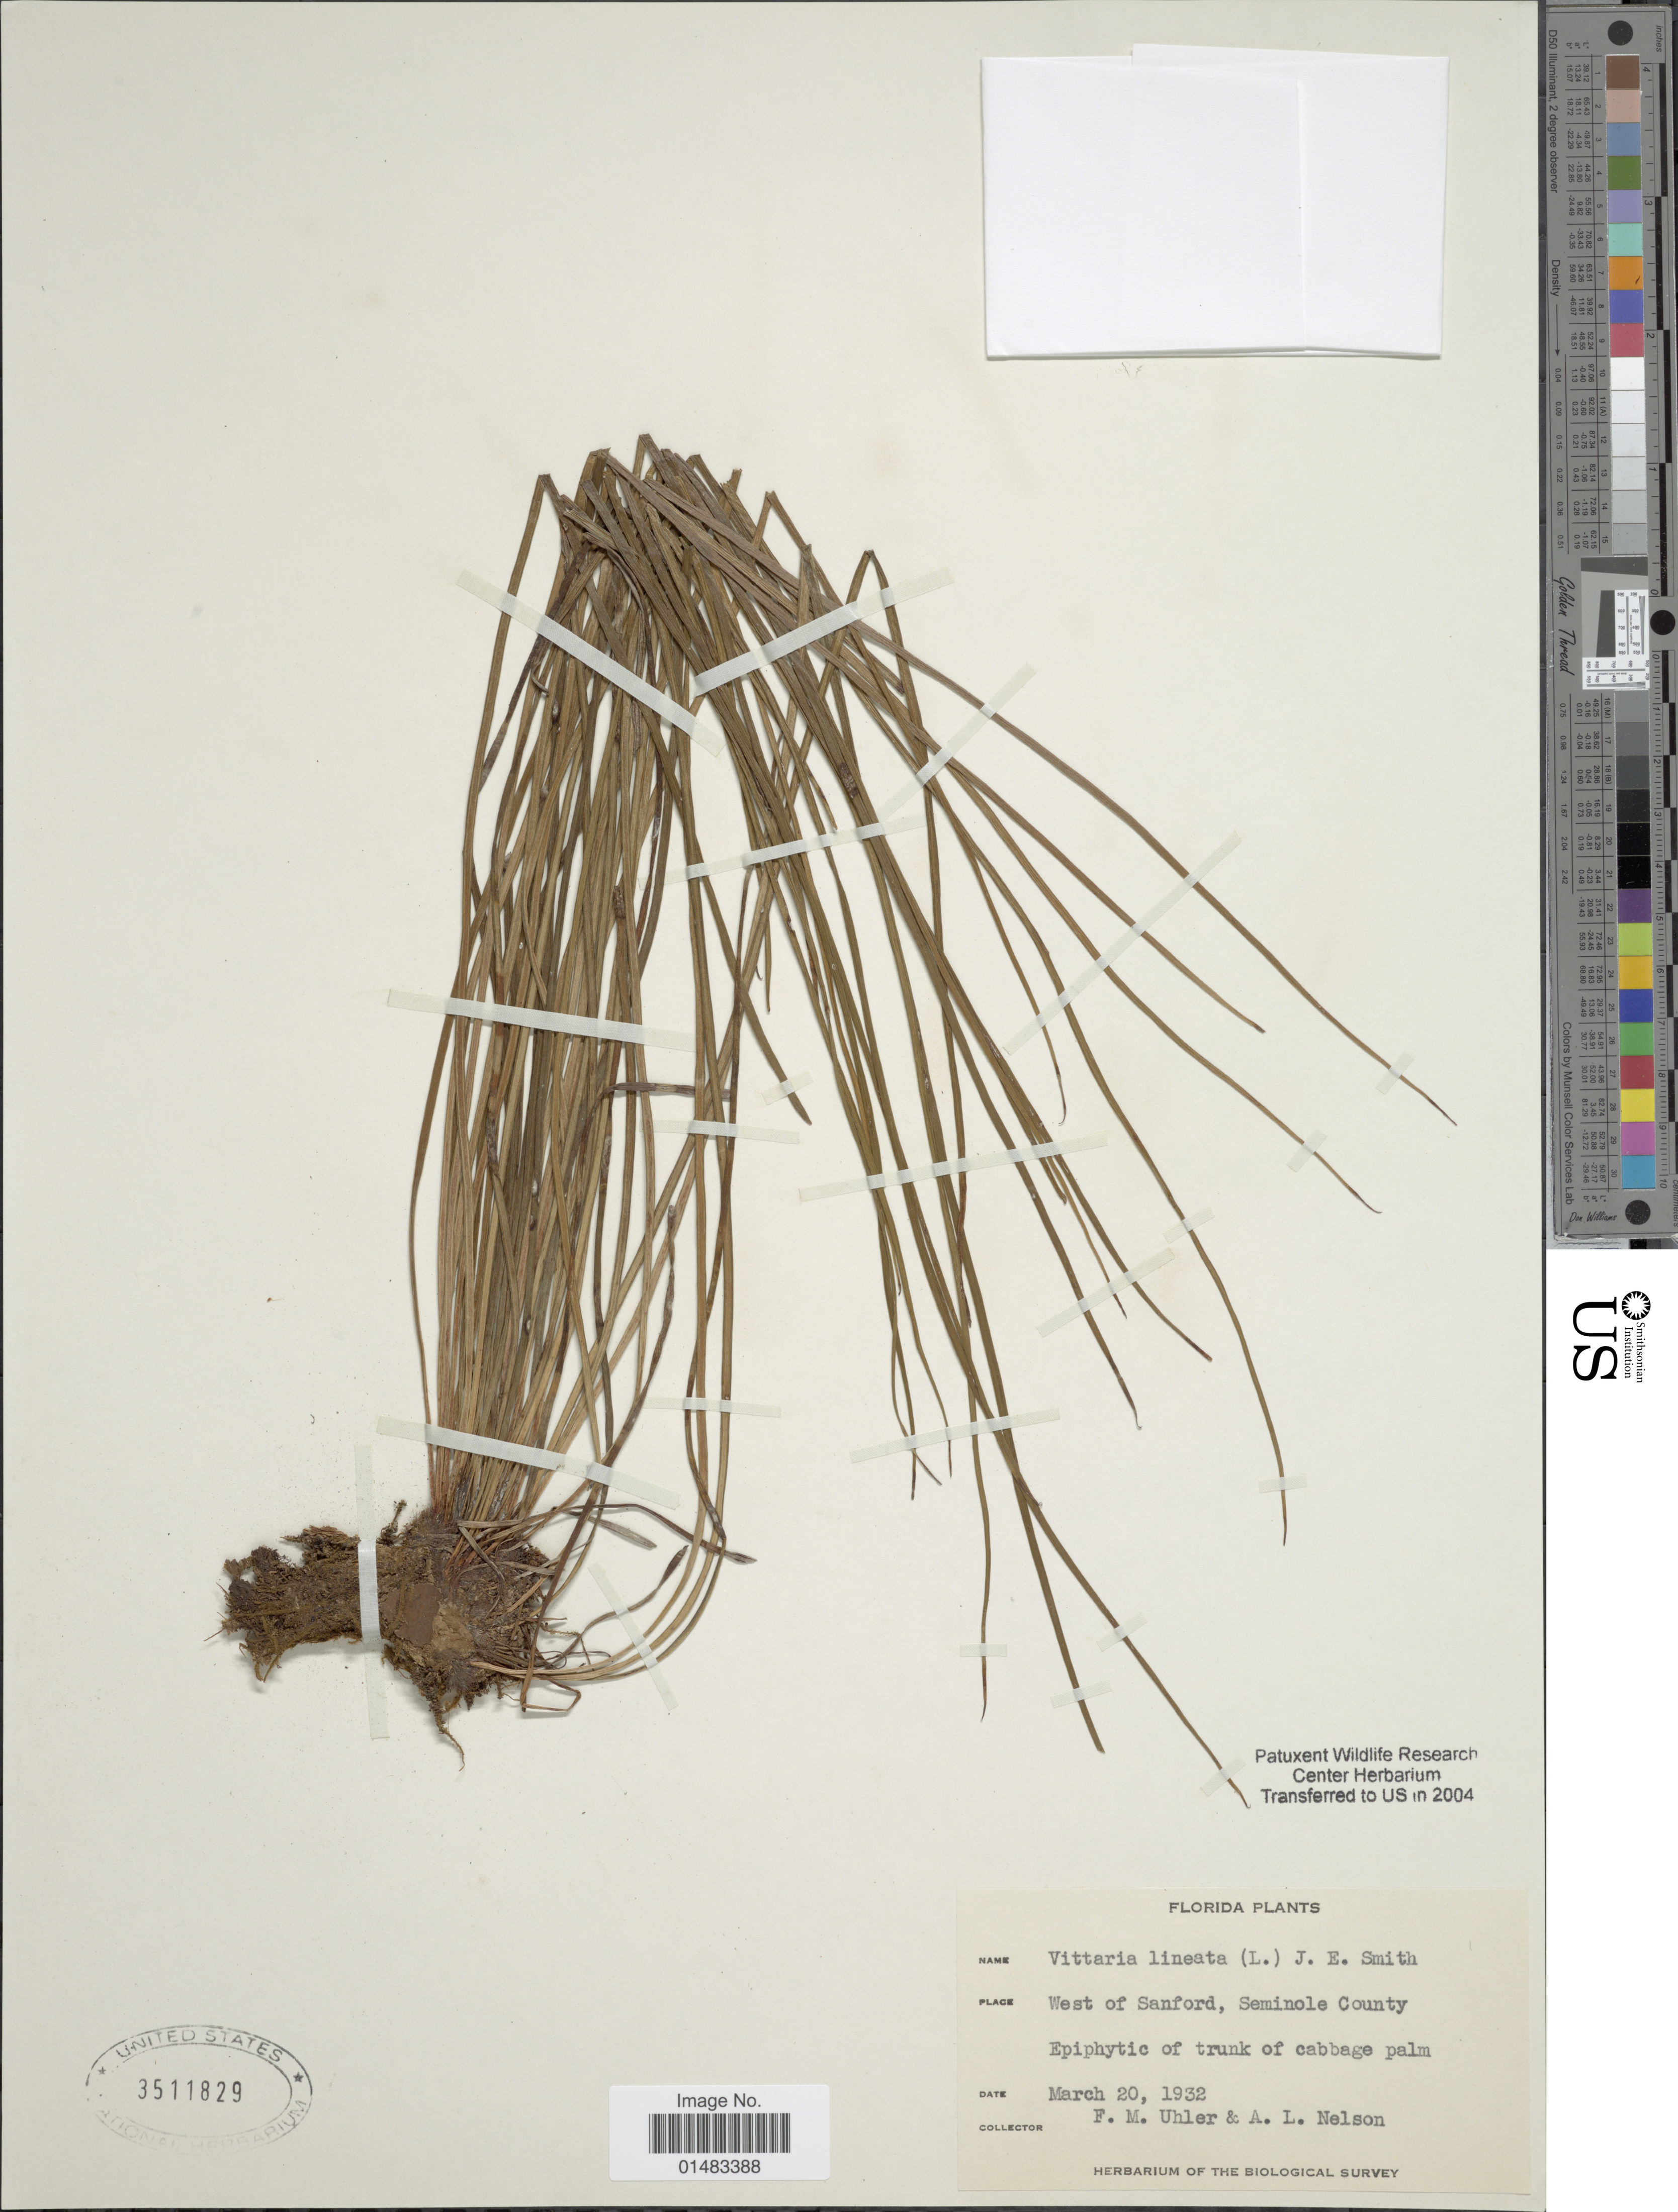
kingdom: Plantae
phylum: Tracheophyta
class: Polypodiopsida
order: Polypodiales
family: Pteridaceae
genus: Vittaria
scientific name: Vittaria lineata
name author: (L.) Sm.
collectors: F. M. Uhler & A. L. Nelson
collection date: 1932-03-20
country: United States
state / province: Florida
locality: West of Sanford, Seminole County, Epiphytic of trunk of cabbage palm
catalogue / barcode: US 3511829